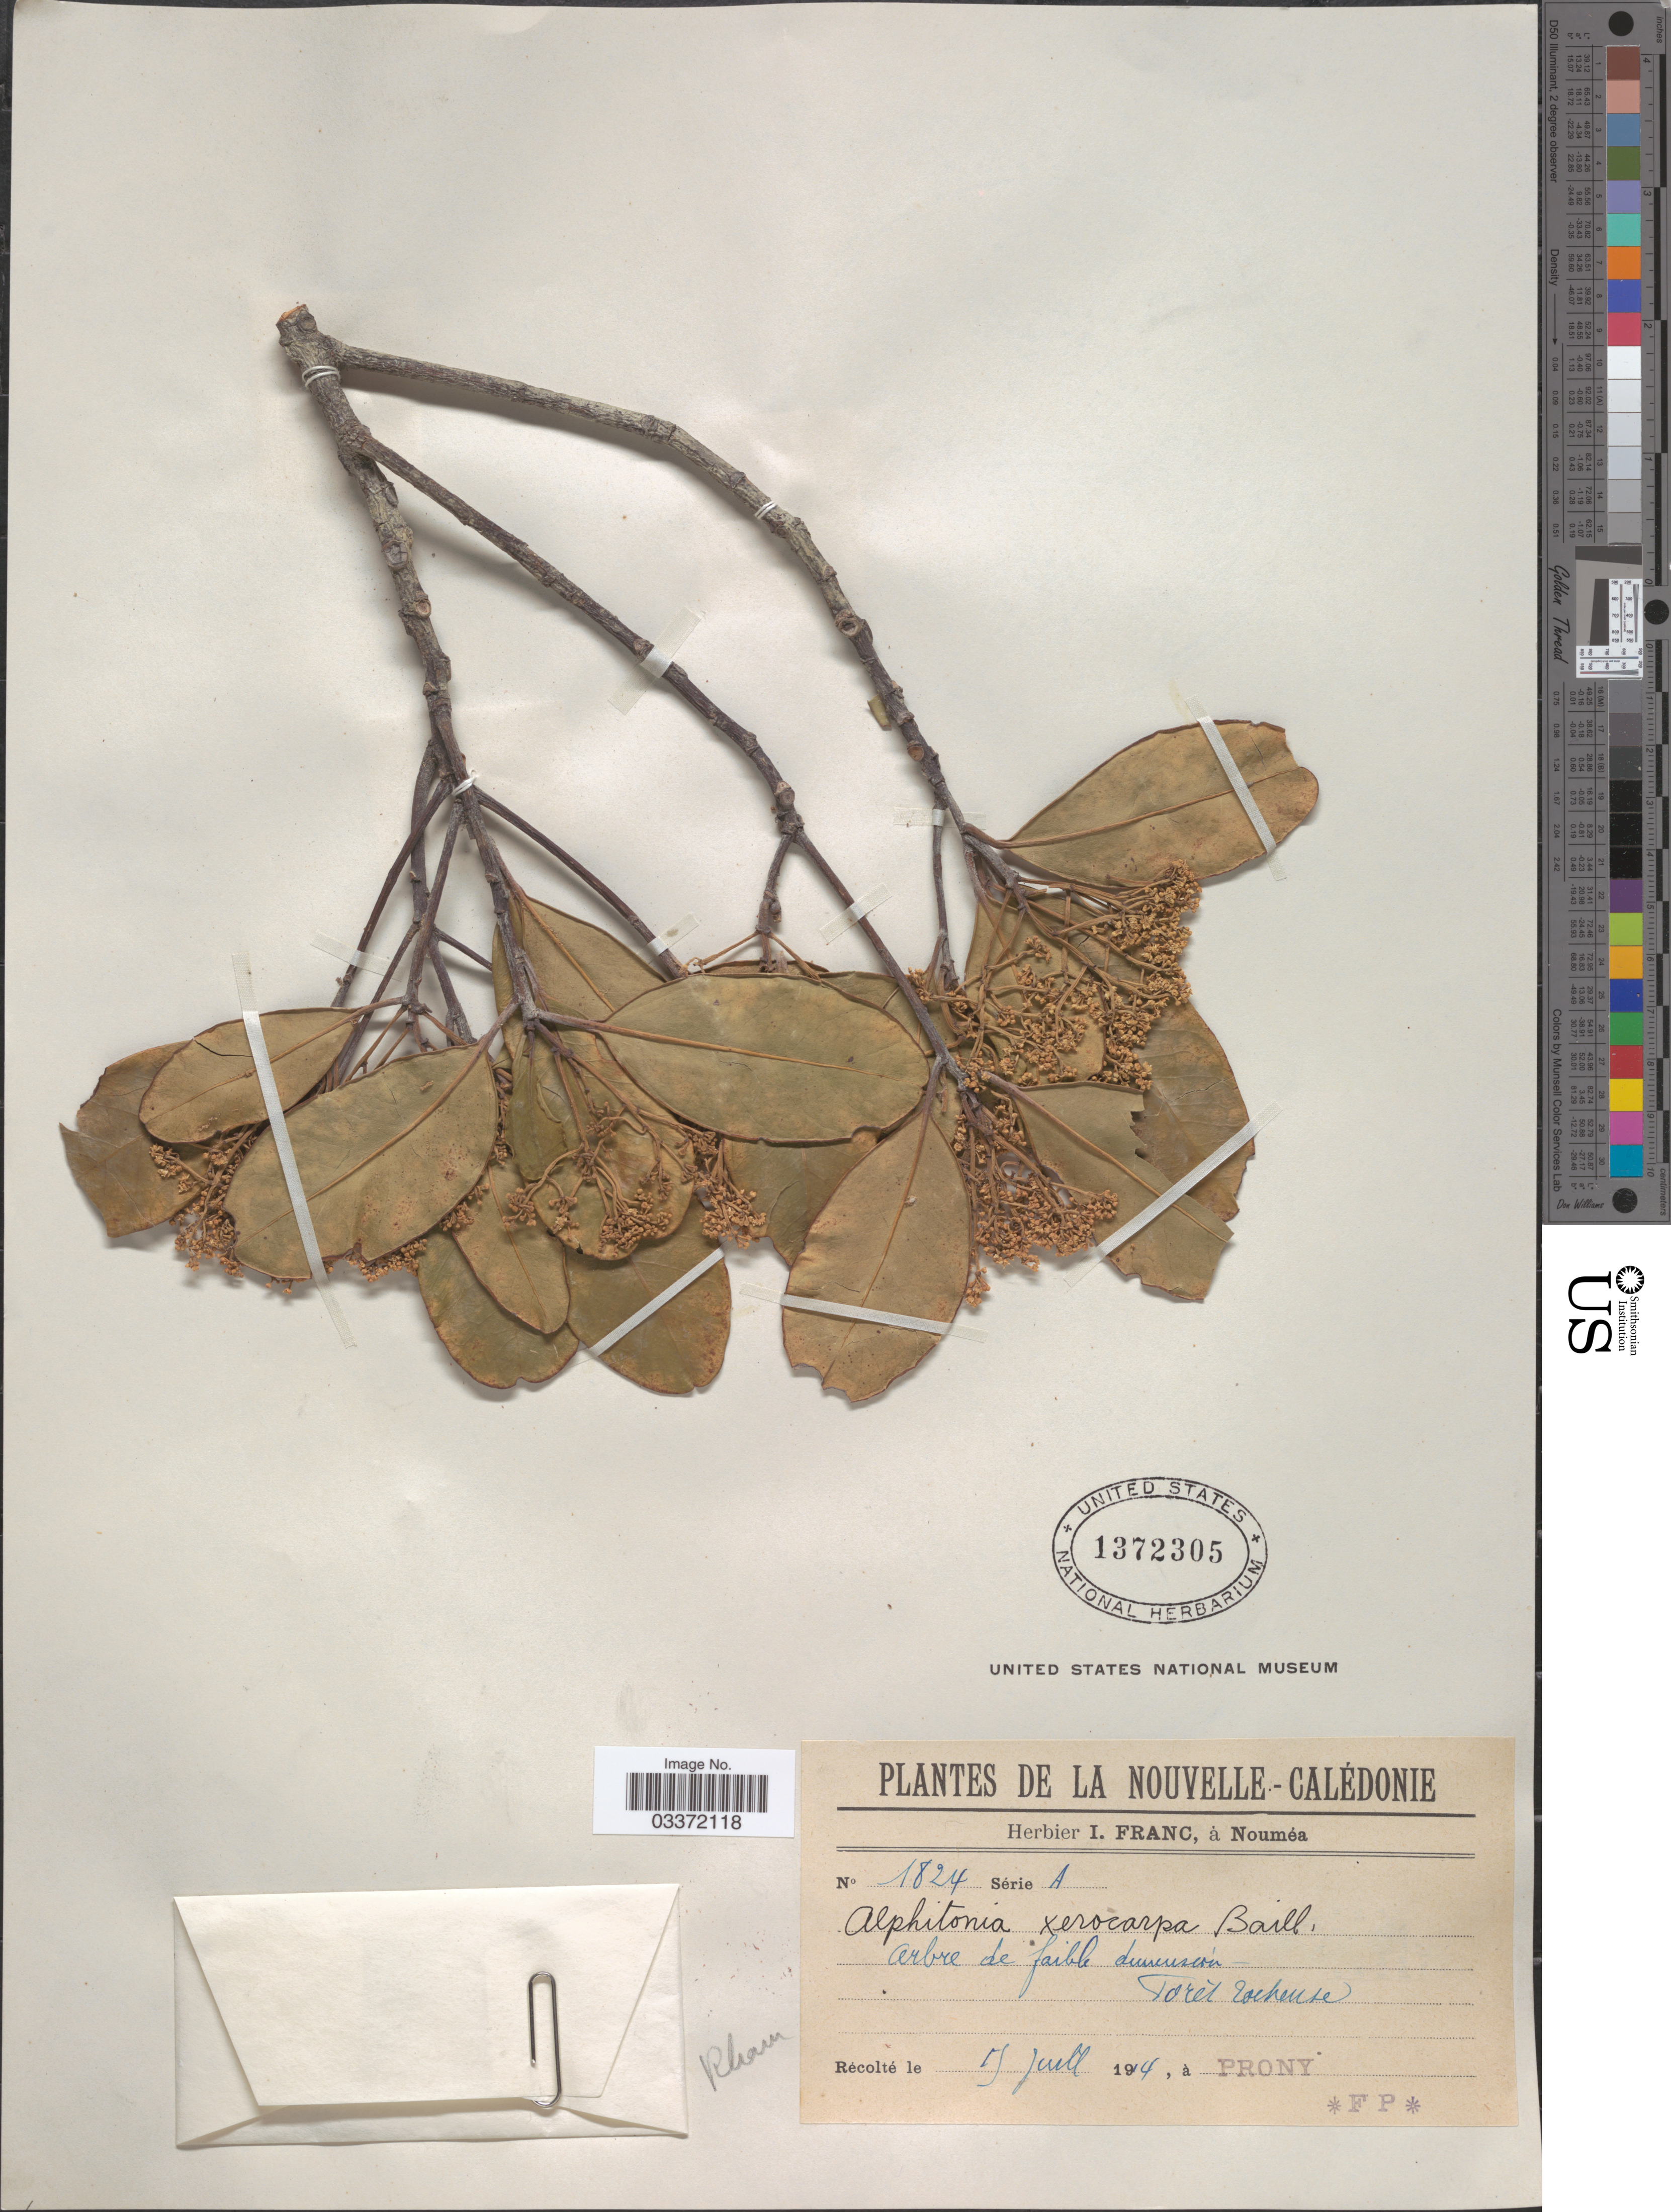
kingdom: Plantae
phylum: Tracheophyta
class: Magnoliopsida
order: Rosales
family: Rhamnaceae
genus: Jaffrea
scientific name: Jaffrea xerocarpa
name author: (Baill.) H.C. Hopkins & Pillon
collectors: ex herb. I. Franc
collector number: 1824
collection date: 1914-07-17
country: New Caledonia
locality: Prony.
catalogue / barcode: US 1372305